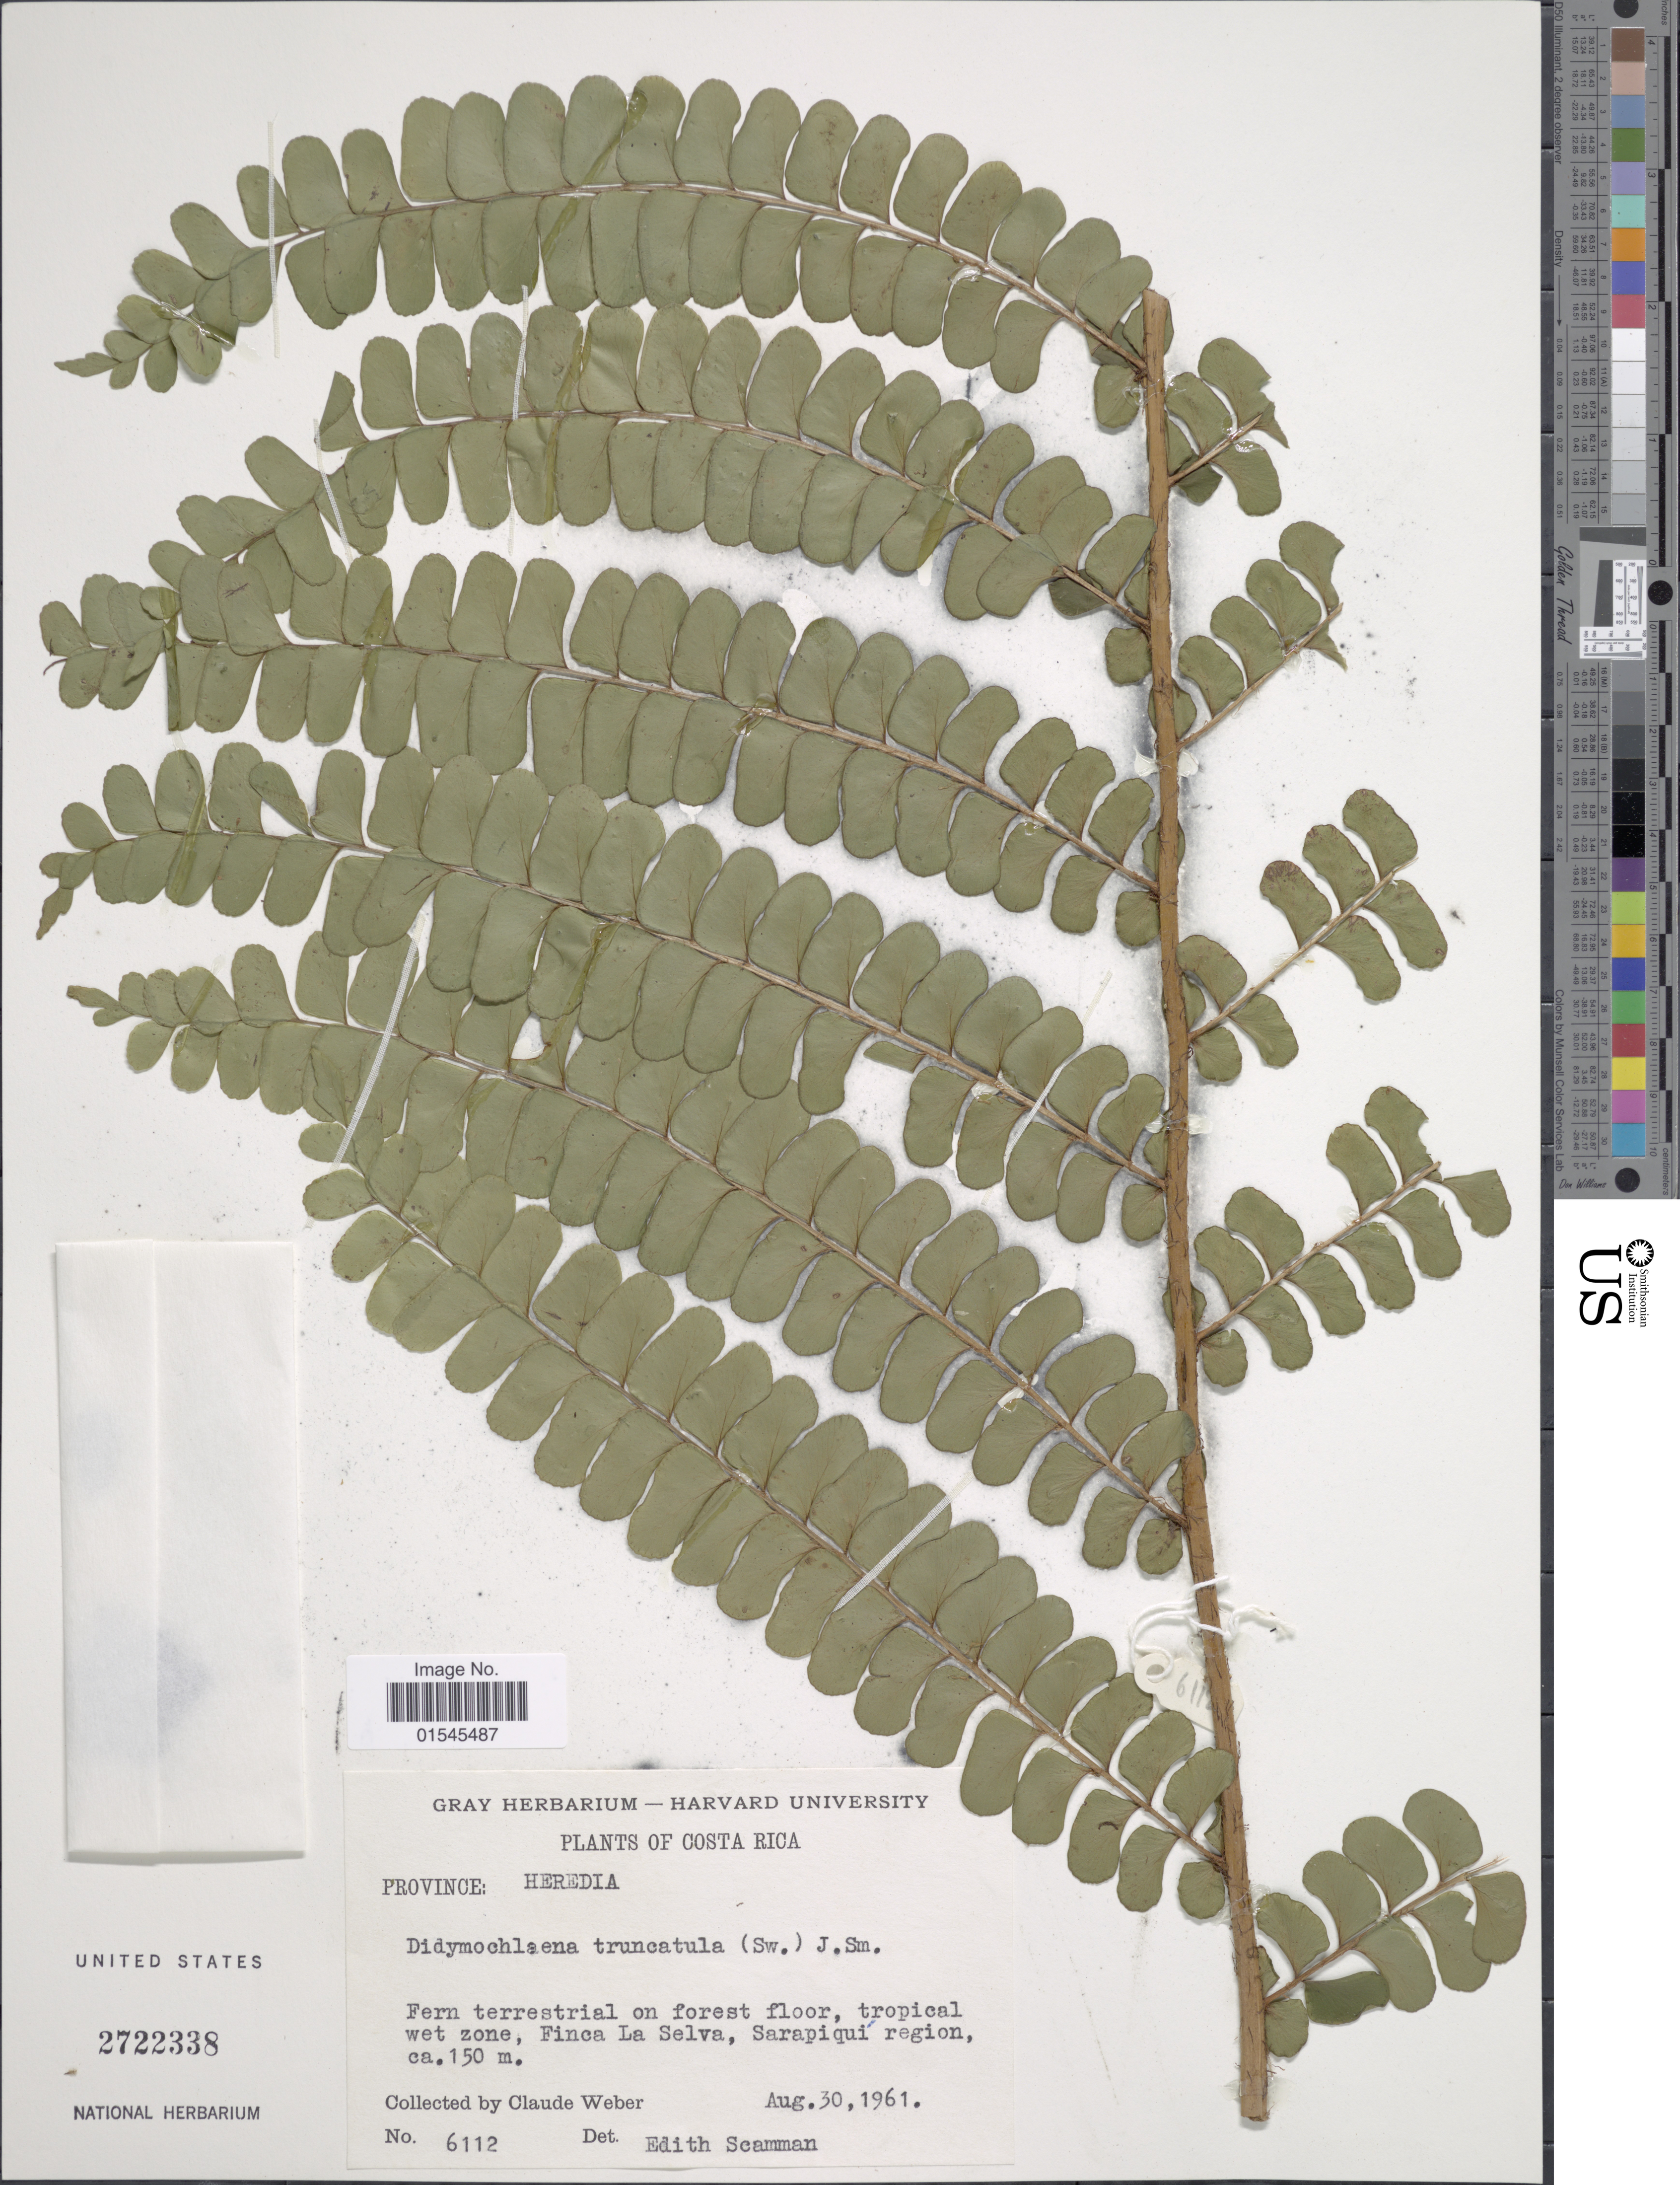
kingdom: Plantae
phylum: Tracheophyta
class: Polypodiopsida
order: Polypodiales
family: Didymochlaenaceae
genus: Didymochlaena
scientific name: Didymochlaena truncatula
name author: (Sw.) J. Sm.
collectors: C. Weber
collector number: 6112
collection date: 1961-08-30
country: Costa Rica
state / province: Heredia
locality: Costa Rica. Fern terrestrial on forest floor, tropical wet zone. Finca La Selva, Sarapiqui region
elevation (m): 150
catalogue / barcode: US 2722338